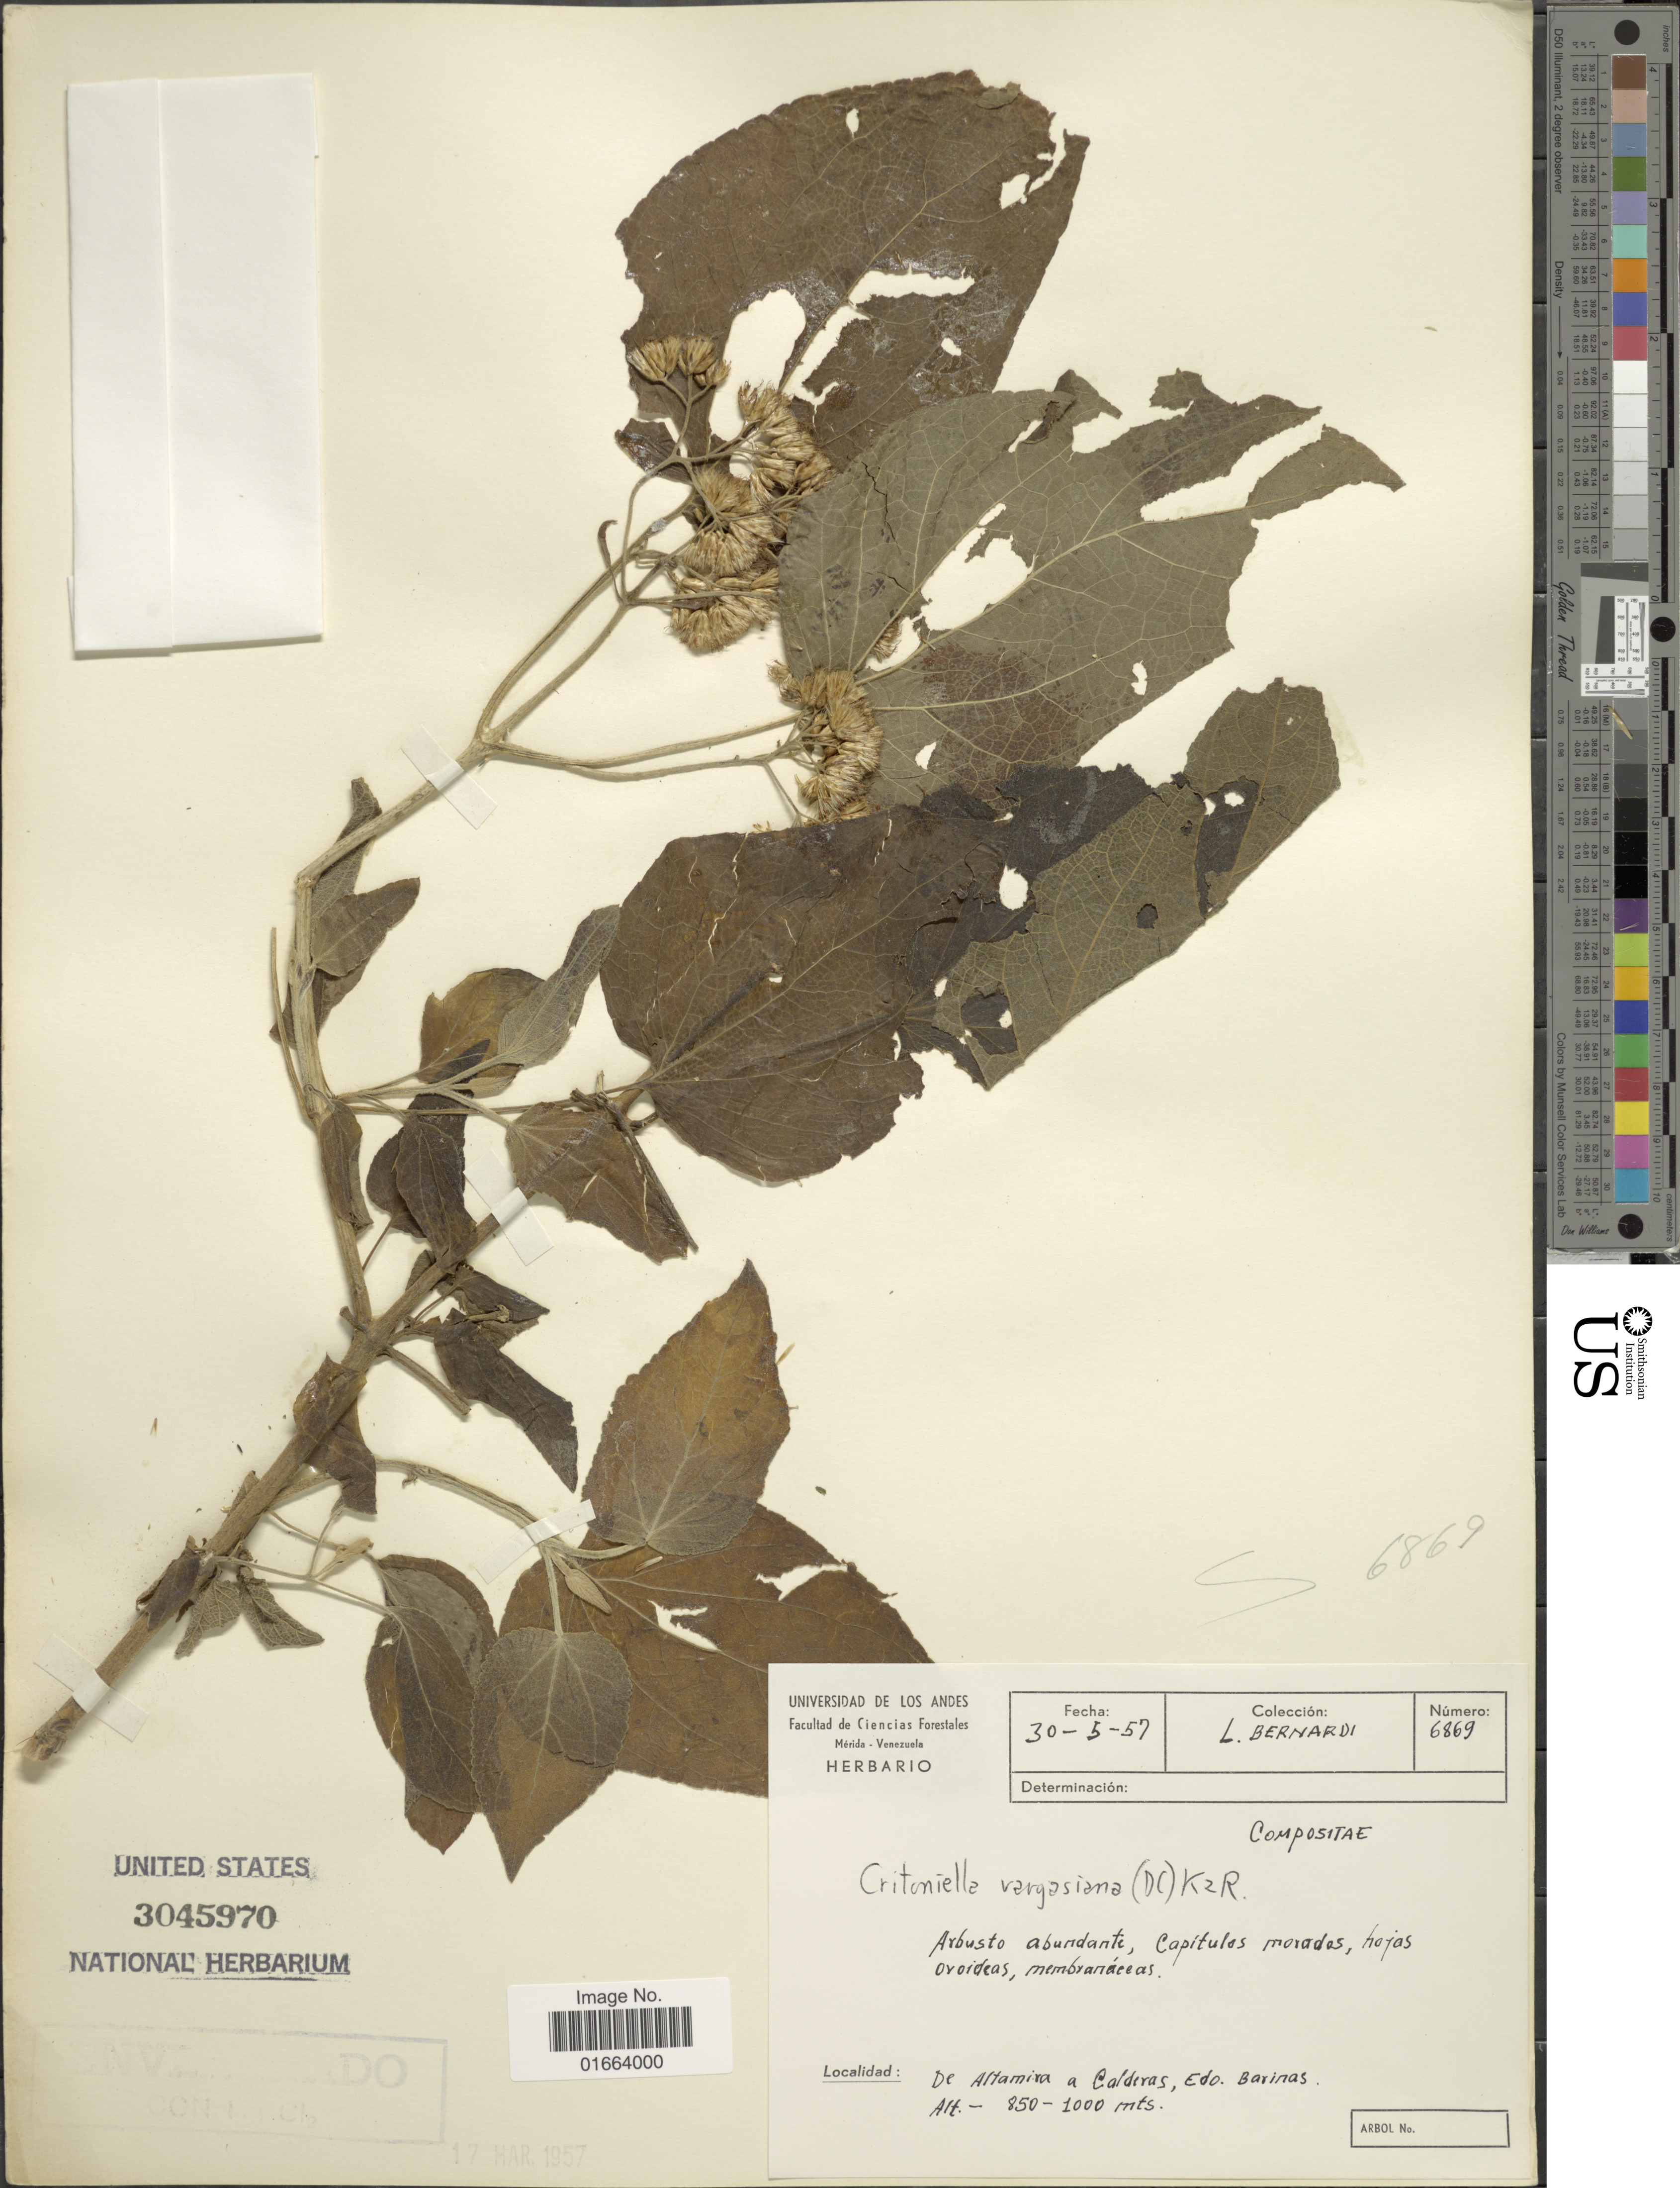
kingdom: Plantae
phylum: Tracheophyta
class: Magnoliopsida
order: Asterales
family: Asteraceae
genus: Critoniella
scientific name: Critoniella vargasiana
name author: (DC.) R.M. King & H. Rob.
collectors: L. Bernardi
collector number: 6869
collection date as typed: Transcribed d/m/y: 30/5/57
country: Venezuela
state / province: Barinas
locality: De Altamira a Calderas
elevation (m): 850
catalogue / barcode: US 3045970